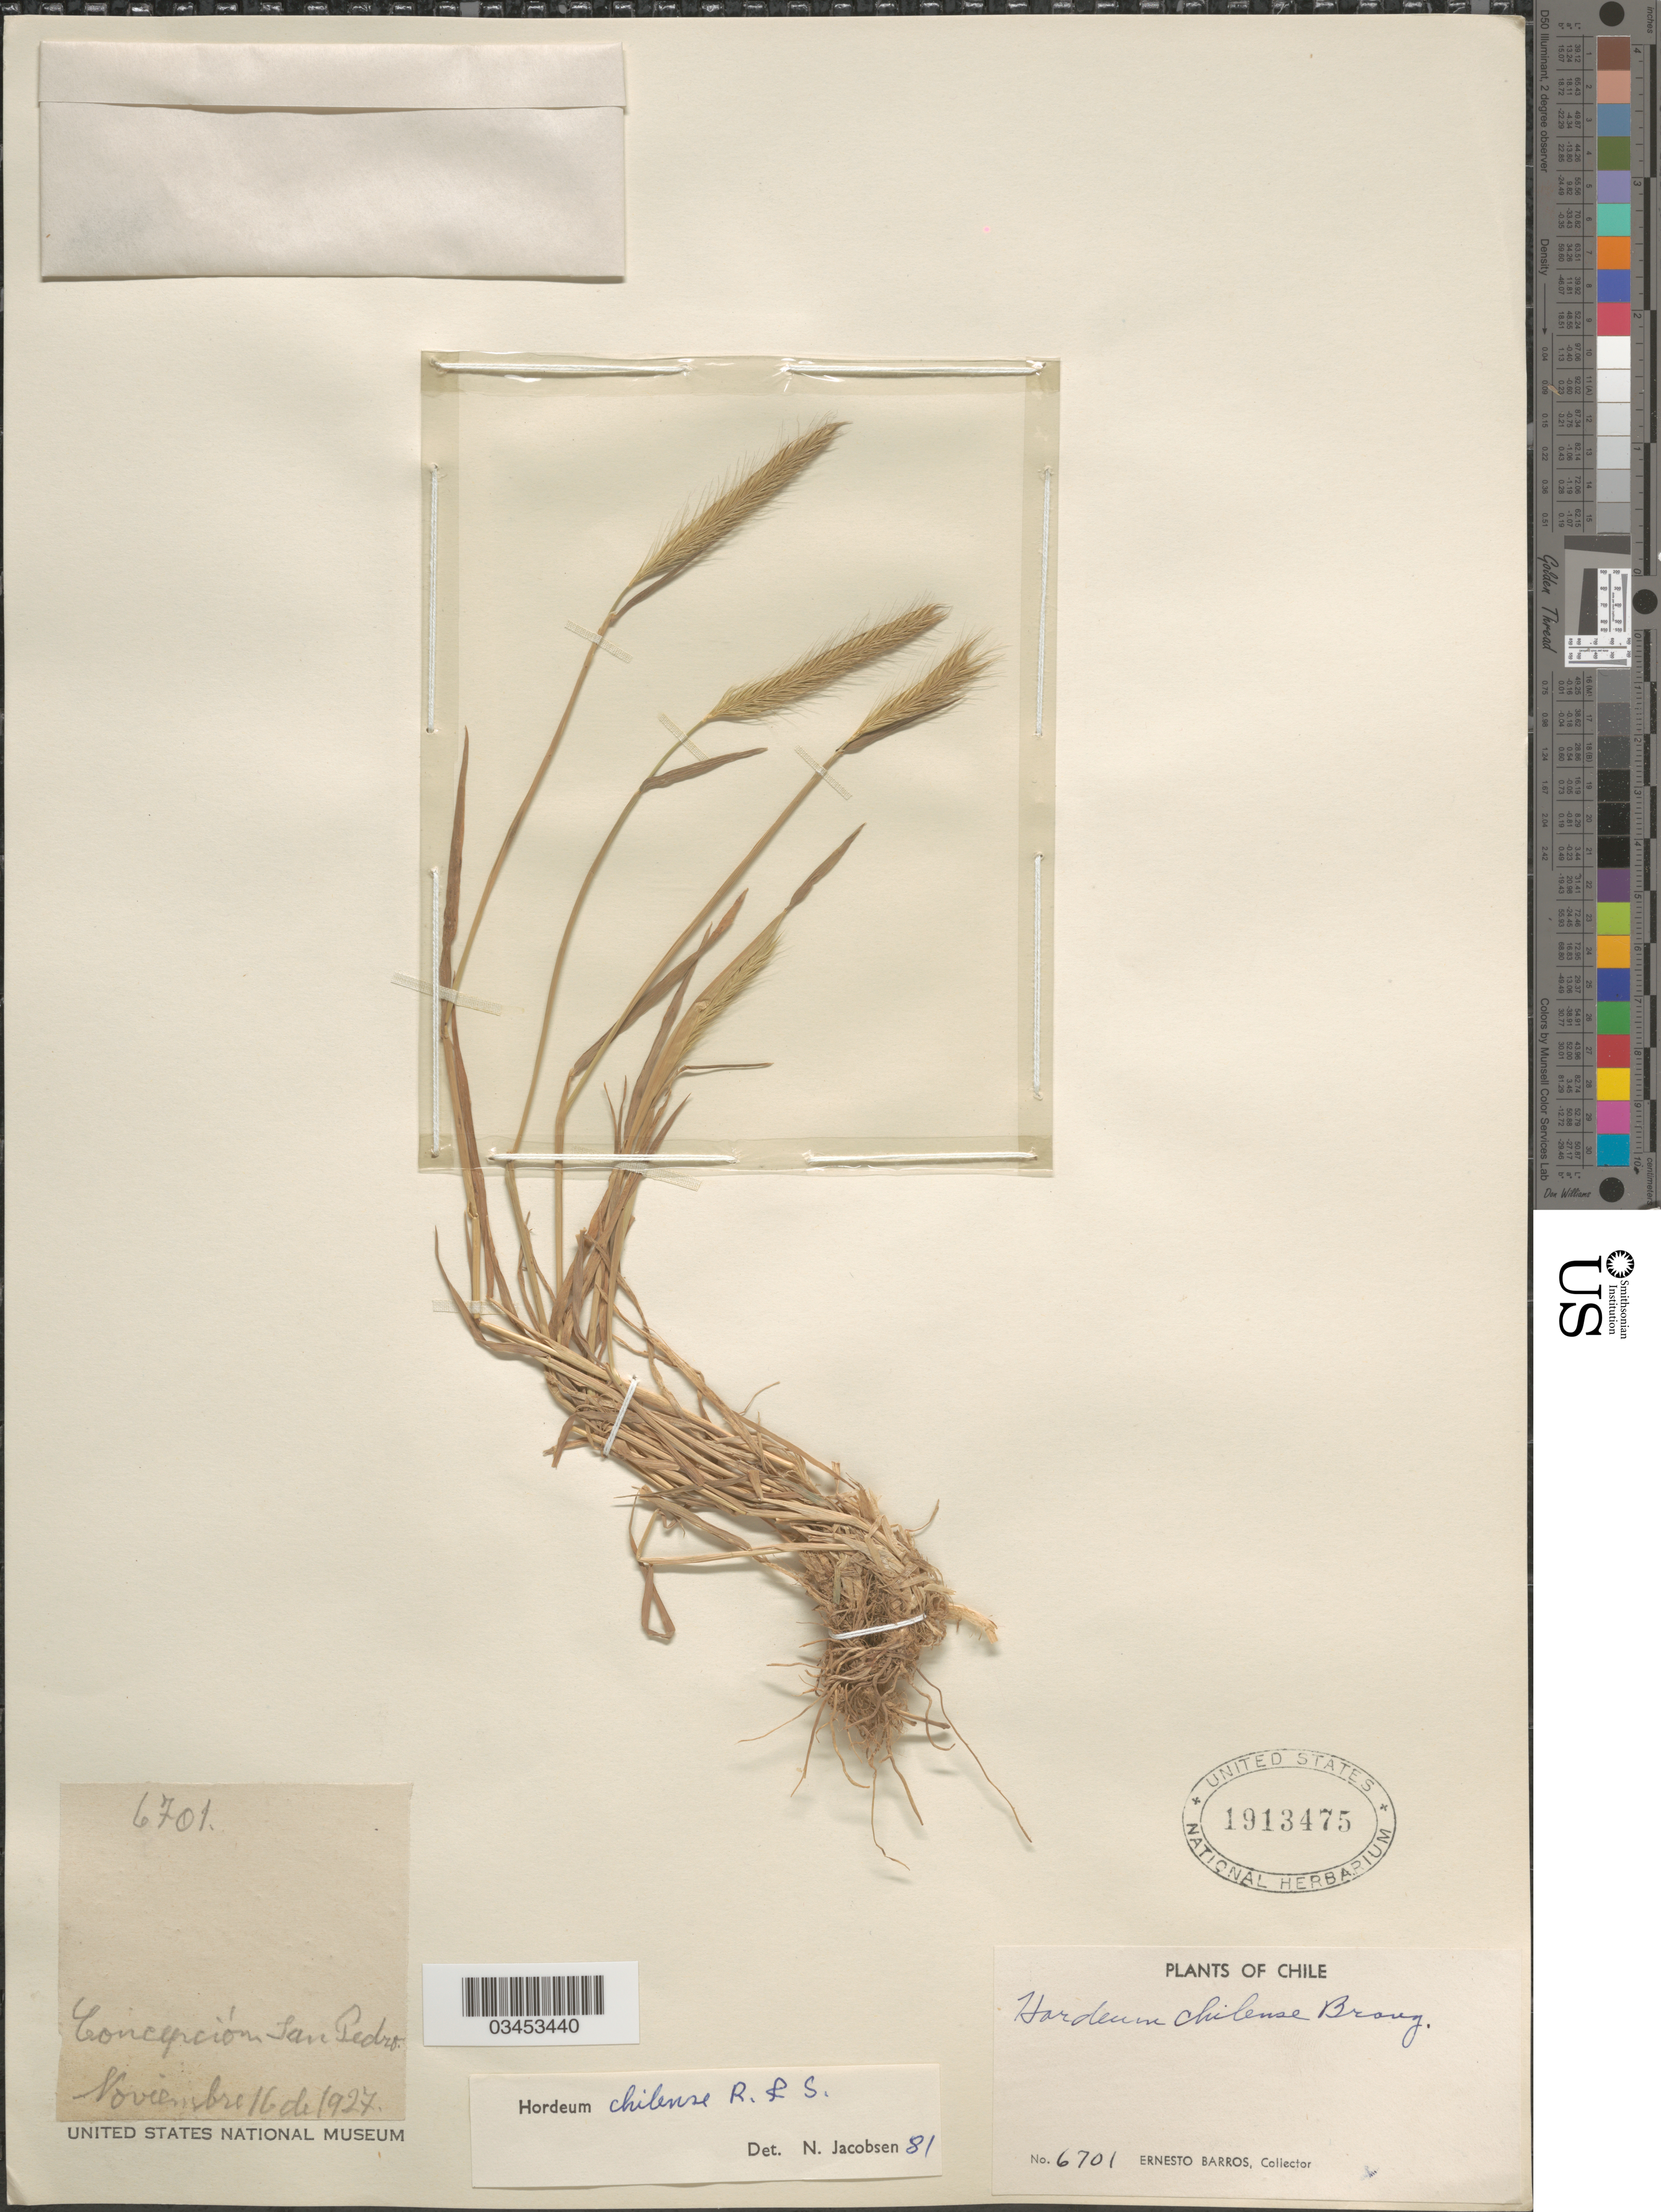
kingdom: Plantae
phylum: Tracheophyta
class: Liliopsida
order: Poales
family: Poaceae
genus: Hordeum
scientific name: Hordeum comosum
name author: J. Presl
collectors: E. Barros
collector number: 6701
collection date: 1927-11-16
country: Chile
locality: Concepción San Pedro.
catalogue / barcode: US 1913475